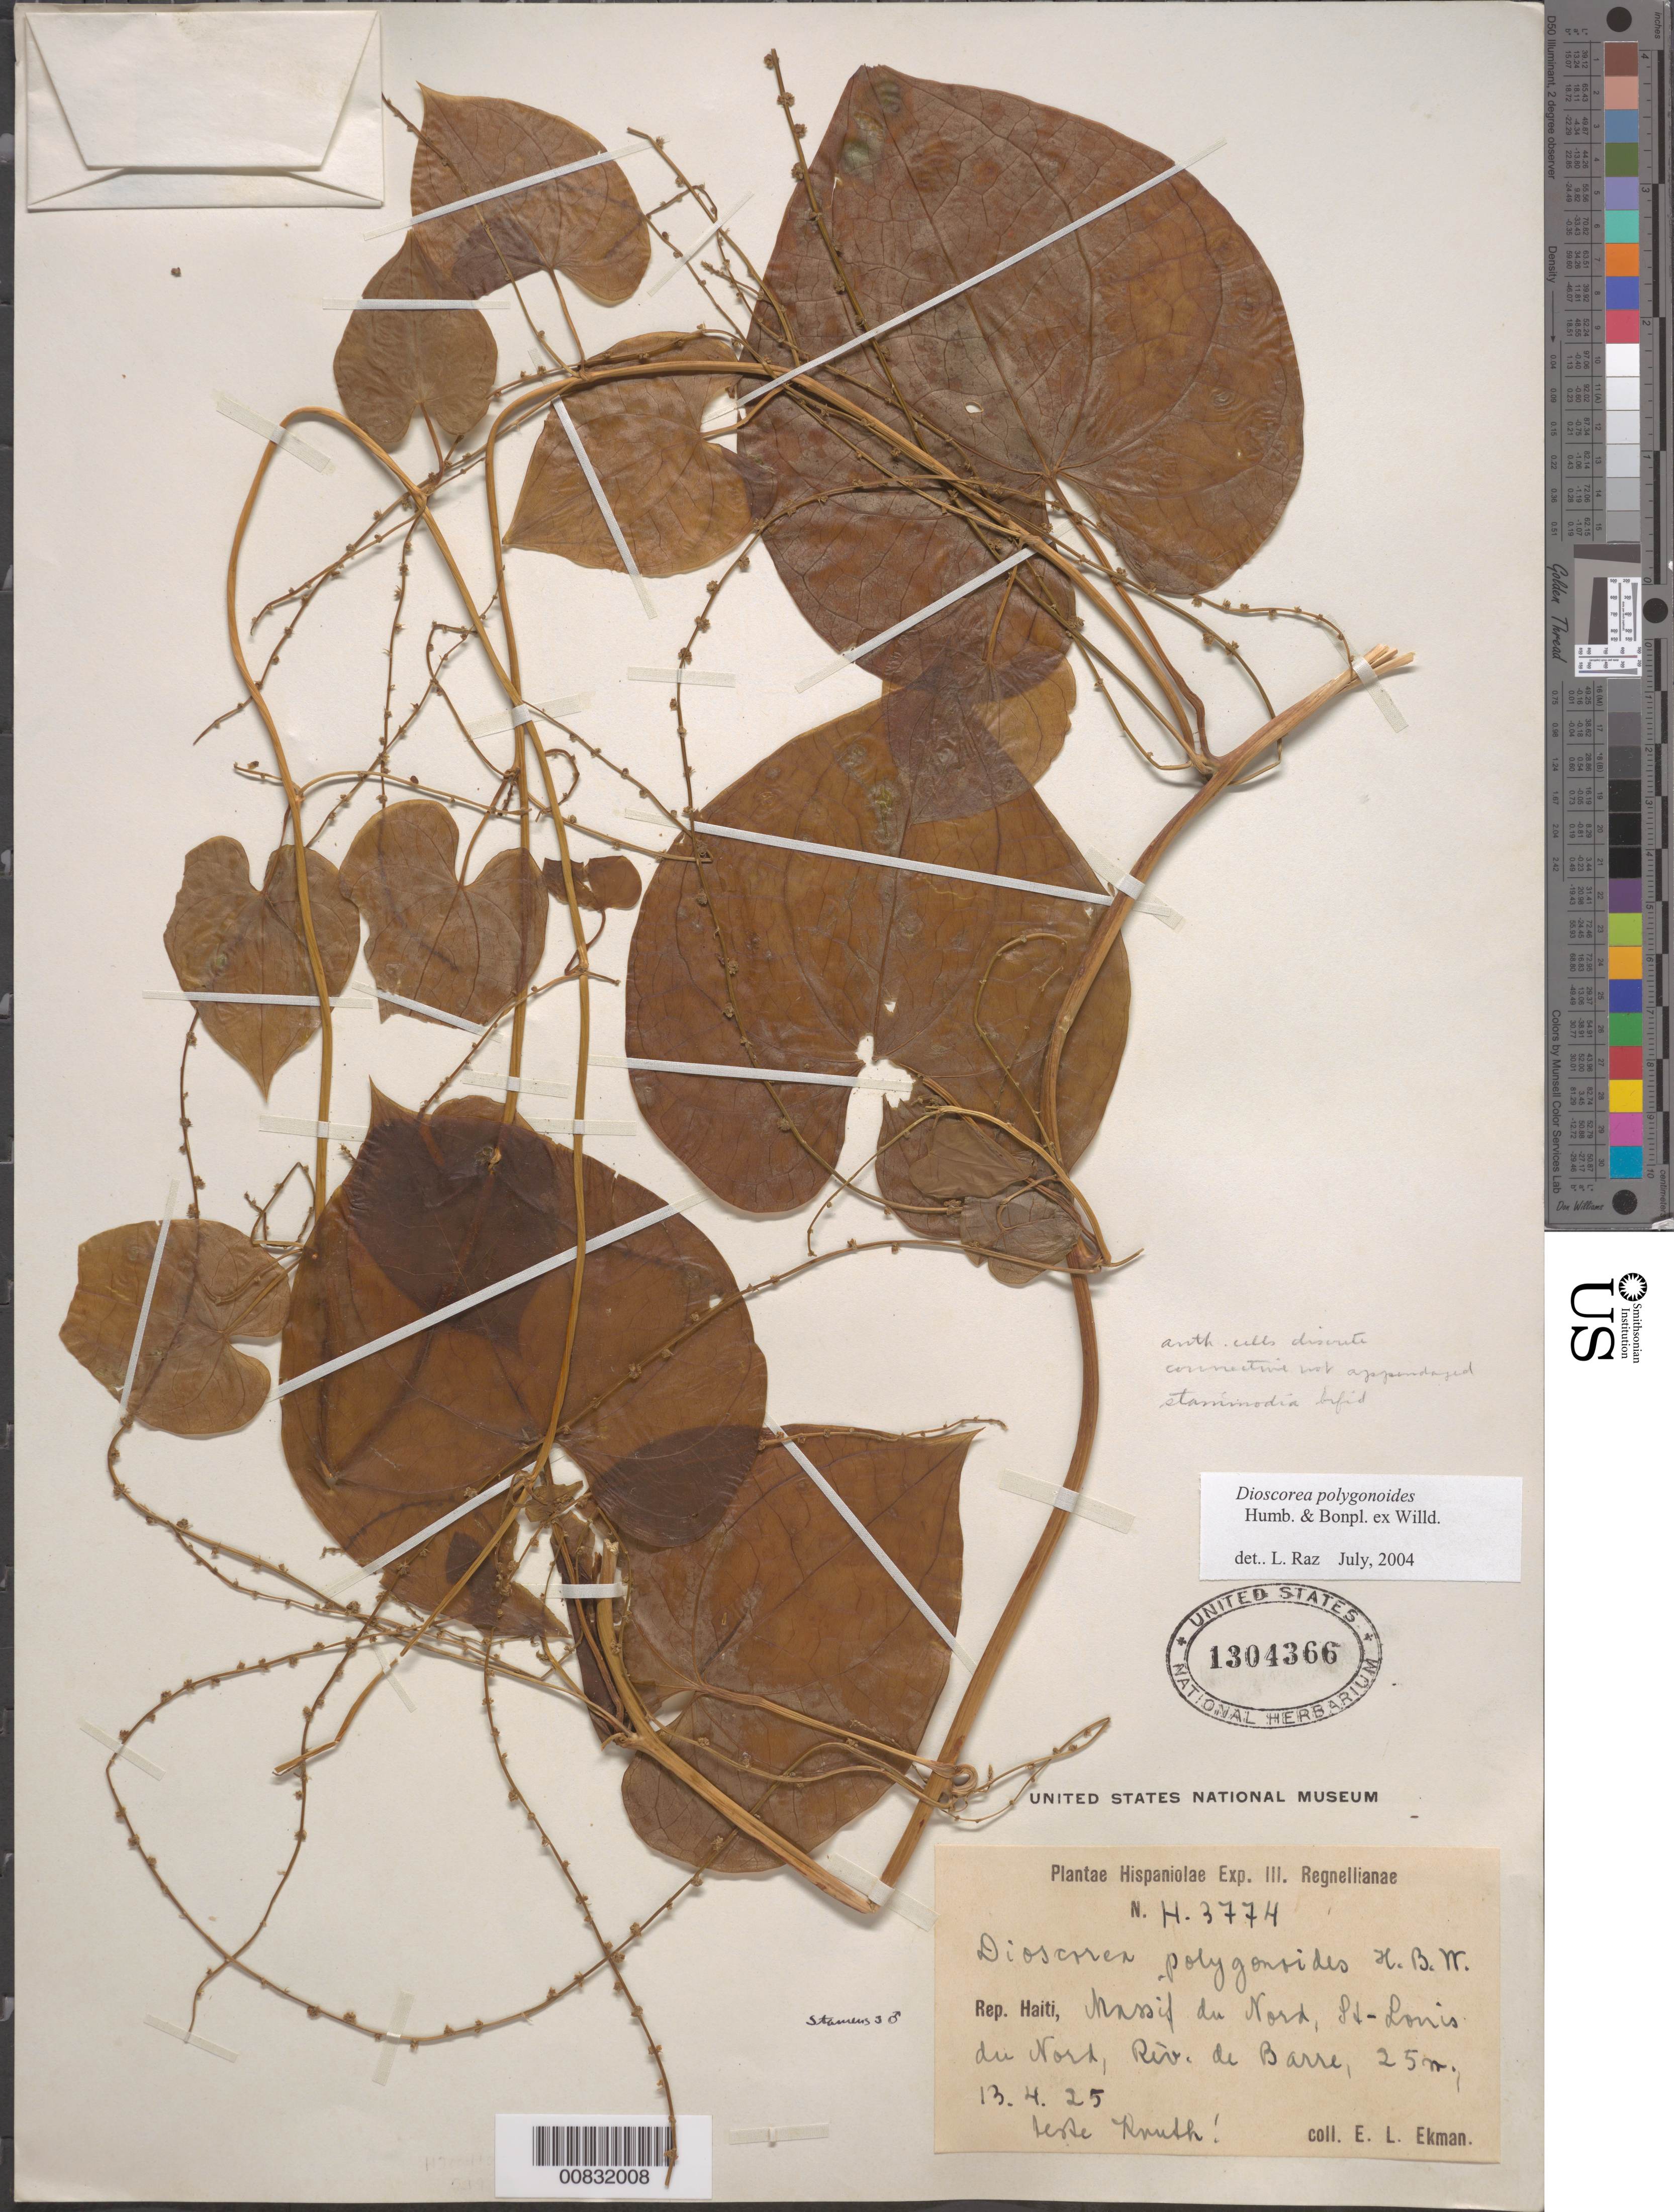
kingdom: Plantae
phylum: Tracheophyta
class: Liliopsida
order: Dioscoreales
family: Dioscoreaceae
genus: Dioscorea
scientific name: Dioscorea polygonoides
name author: Humb. & Bonpl. ex Willd.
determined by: Raz, Lauren, (K)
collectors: E. L. Ekman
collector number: H 3774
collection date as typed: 13 Apr 1925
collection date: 1925-04-13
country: Haiti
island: Hispaniola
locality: Massif du Nord, St-Louis du Nord, Riv. de Barre.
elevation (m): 25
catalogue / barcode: US 1304366